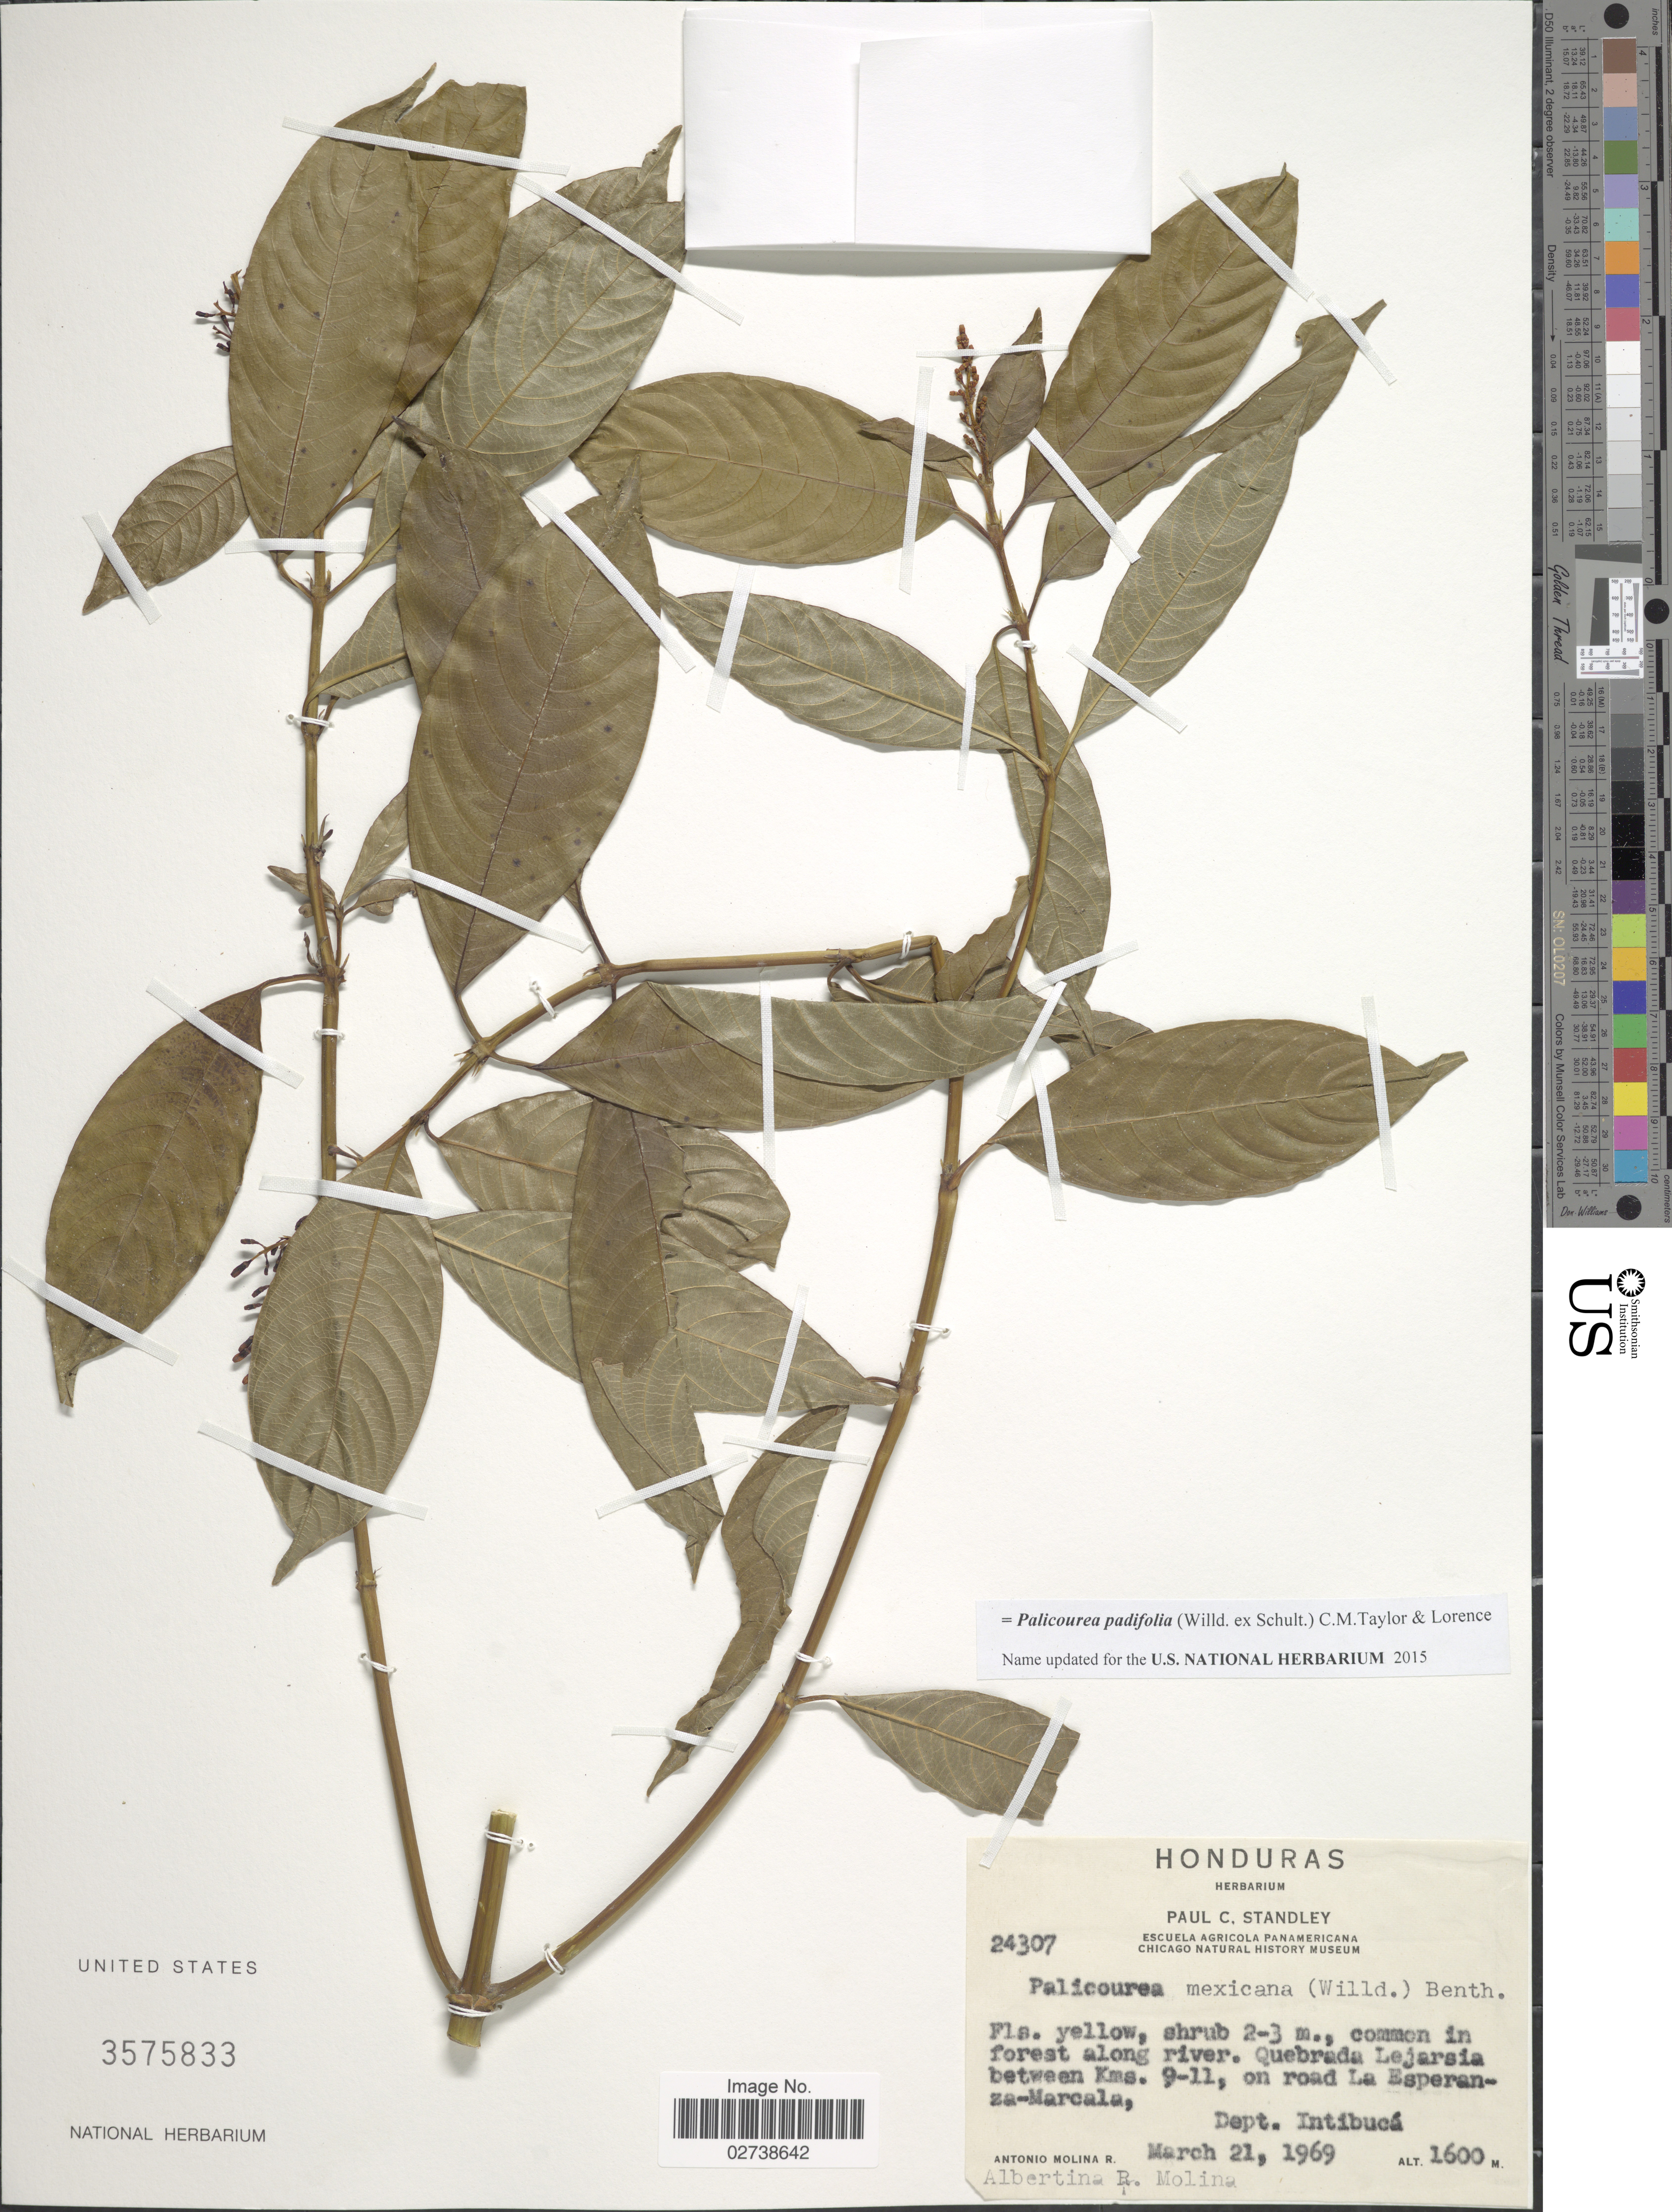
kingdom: Plantae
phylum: Tracheophyta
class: Magnoliopsida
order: Gentianales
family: Rubiaceae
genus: Palicourea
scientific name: Palicourea padifolia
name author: (Humb. & Bonpl. ex Roem. & Schult.) C.M. Taylor & Lorence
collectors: A. Molina R. & A. R. Molina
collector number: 24307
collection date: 1969-03-21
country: Honduras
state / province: Intibuca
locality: Common in forest along river, Quebrada Lejarsia between Kms. 9-11, on road La Esperanza-Marcala, Dept. Intibucá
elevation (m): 1600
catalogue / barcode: US 3575833